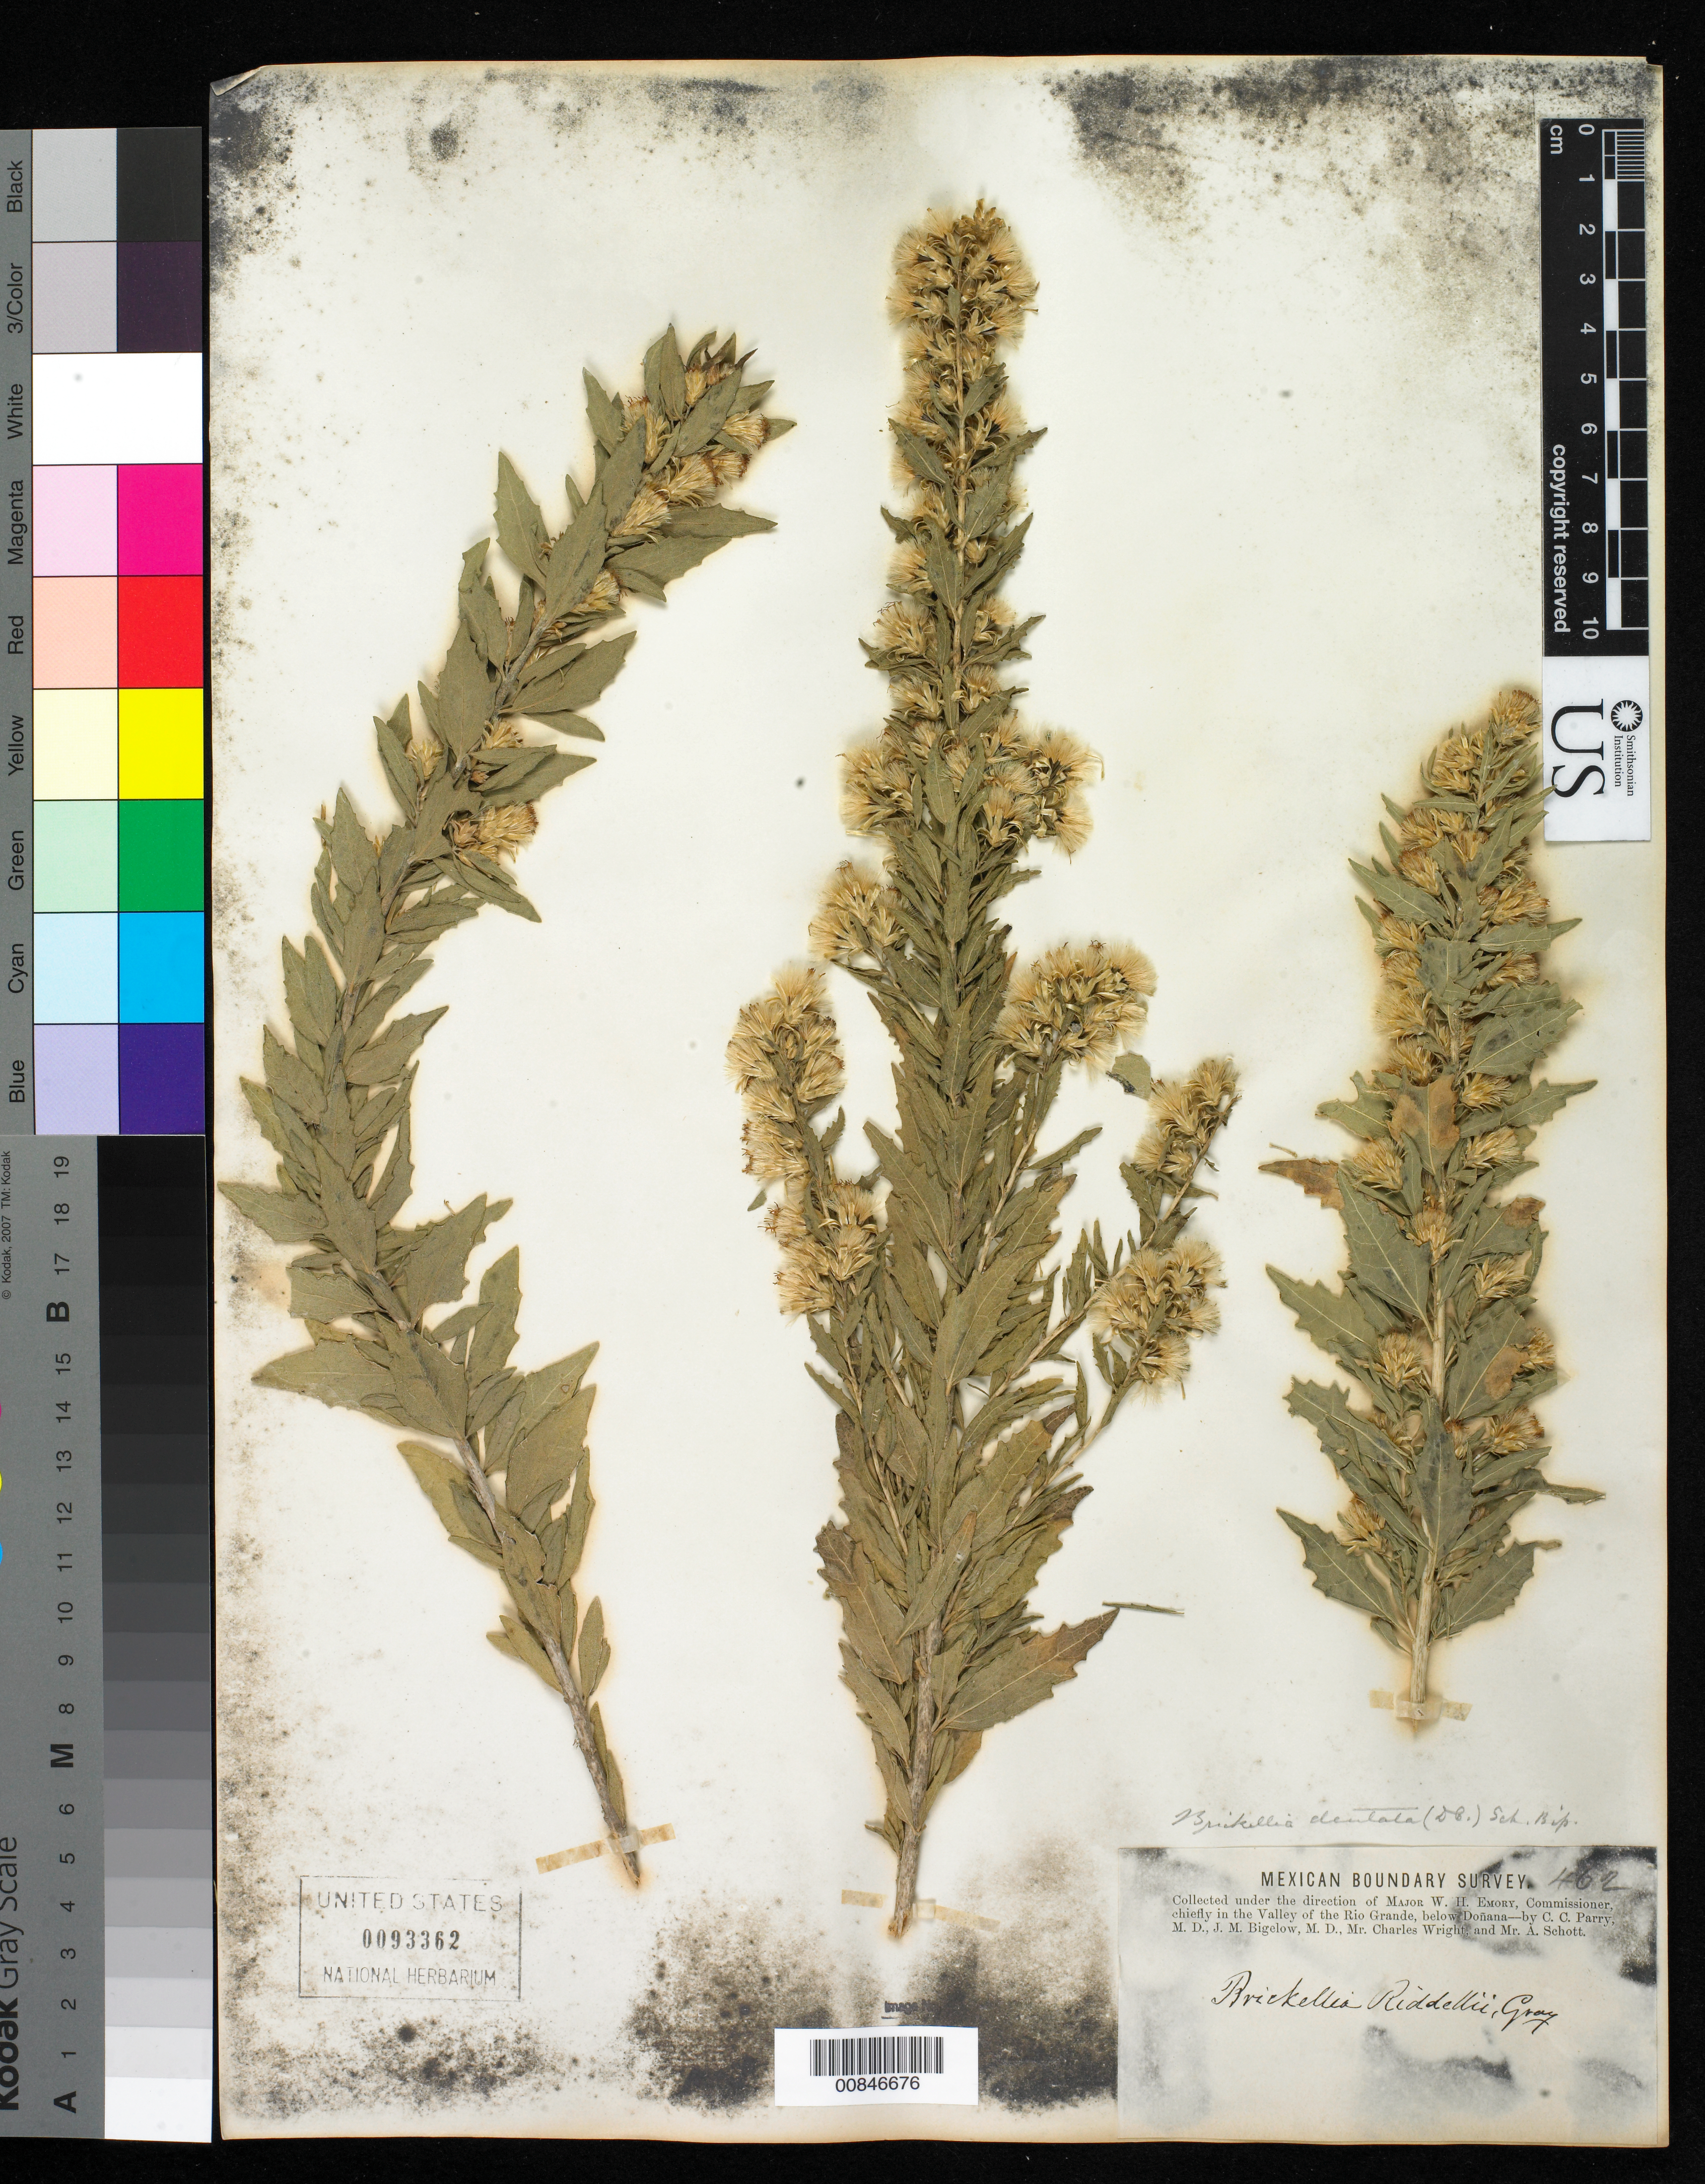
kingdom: Plantae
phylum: Tracheophyta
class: Magnoliopsida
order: Asterales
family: Asteraceae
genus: Brickellia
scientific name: Brickellia dentata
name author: (DC.) Sch. Bip.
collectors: C. C. Parry, J. M. Bigelow, C. Wright & A. C. V. Schott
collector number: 462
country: United States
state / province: New Mexico / Texas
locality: Valley of the Rio Grande, below Doñana.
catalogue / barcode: US 93362